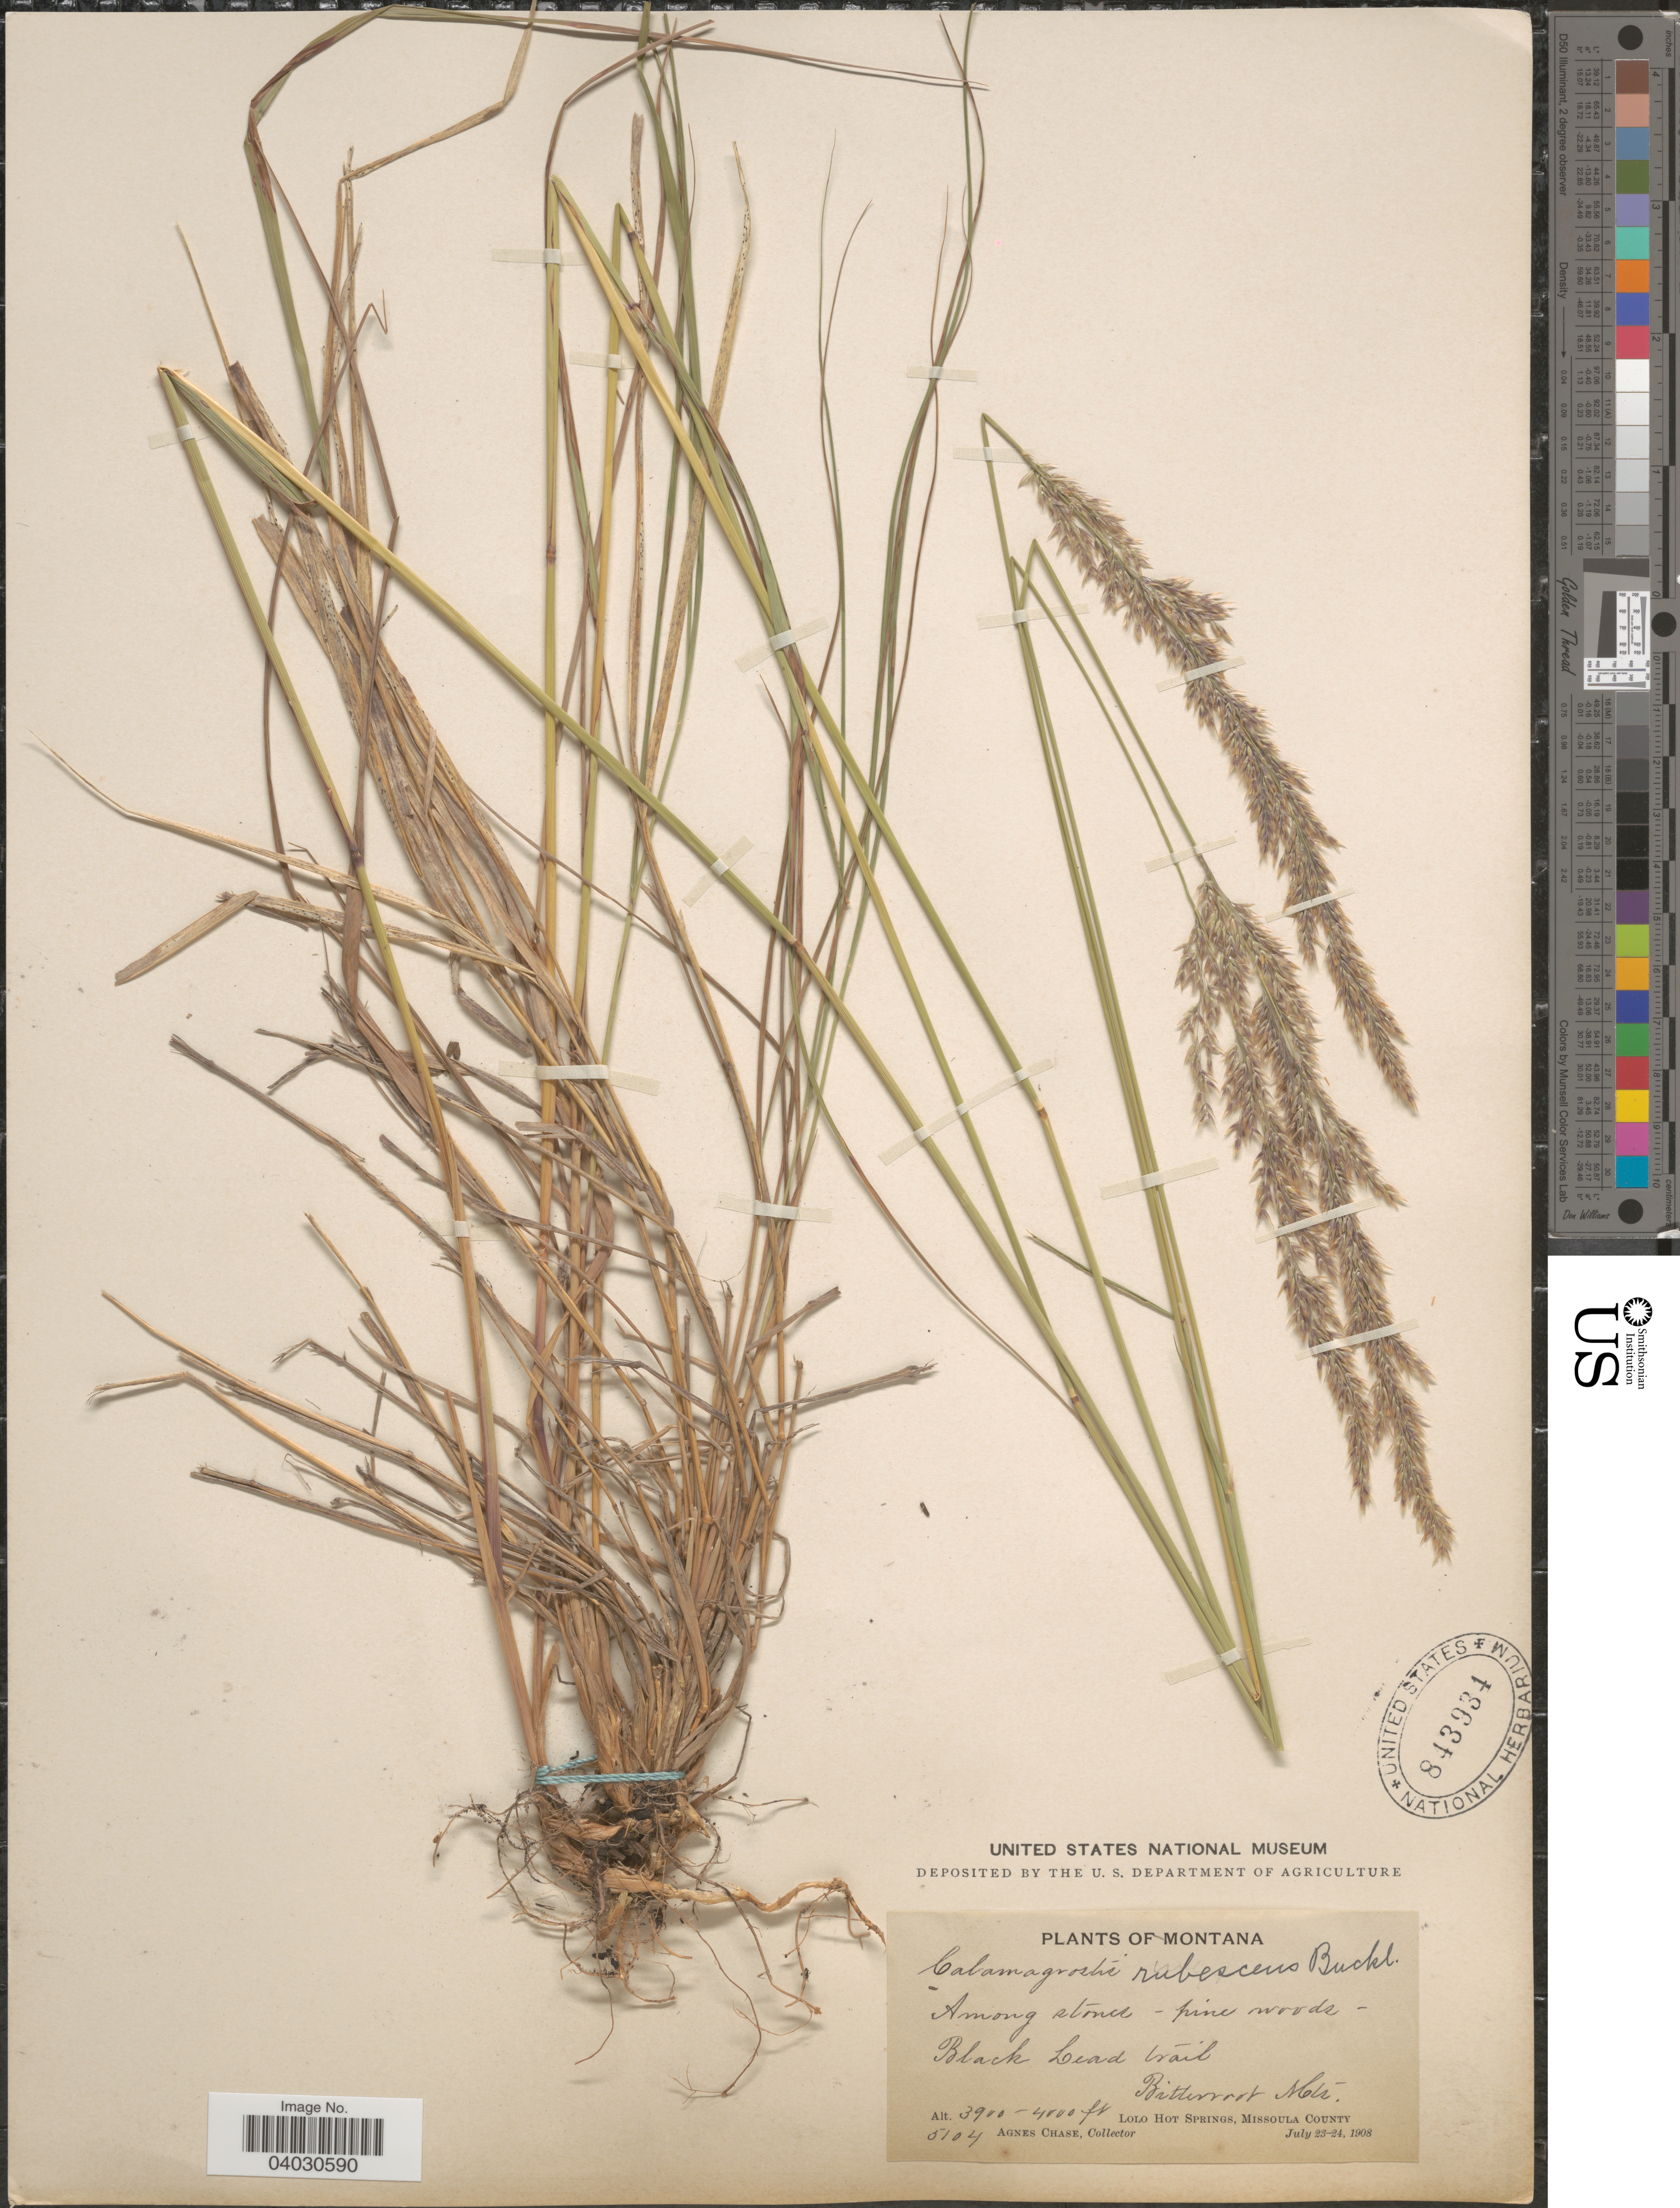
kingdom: Plantae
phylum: Tracheophyta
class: Liliopsida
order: Poales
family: Poaceae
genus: Calamagrostis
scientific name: Calamagrostis rubescens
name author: Buckley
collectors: A. Chase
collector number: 5104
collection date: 1908-07-23/1908-07-24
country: United States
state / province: Montana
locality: Black Lead trail. Bitterroot Mts. Lolo Hot Springs, Missoula County.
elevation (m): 1189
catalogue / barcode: US 843934